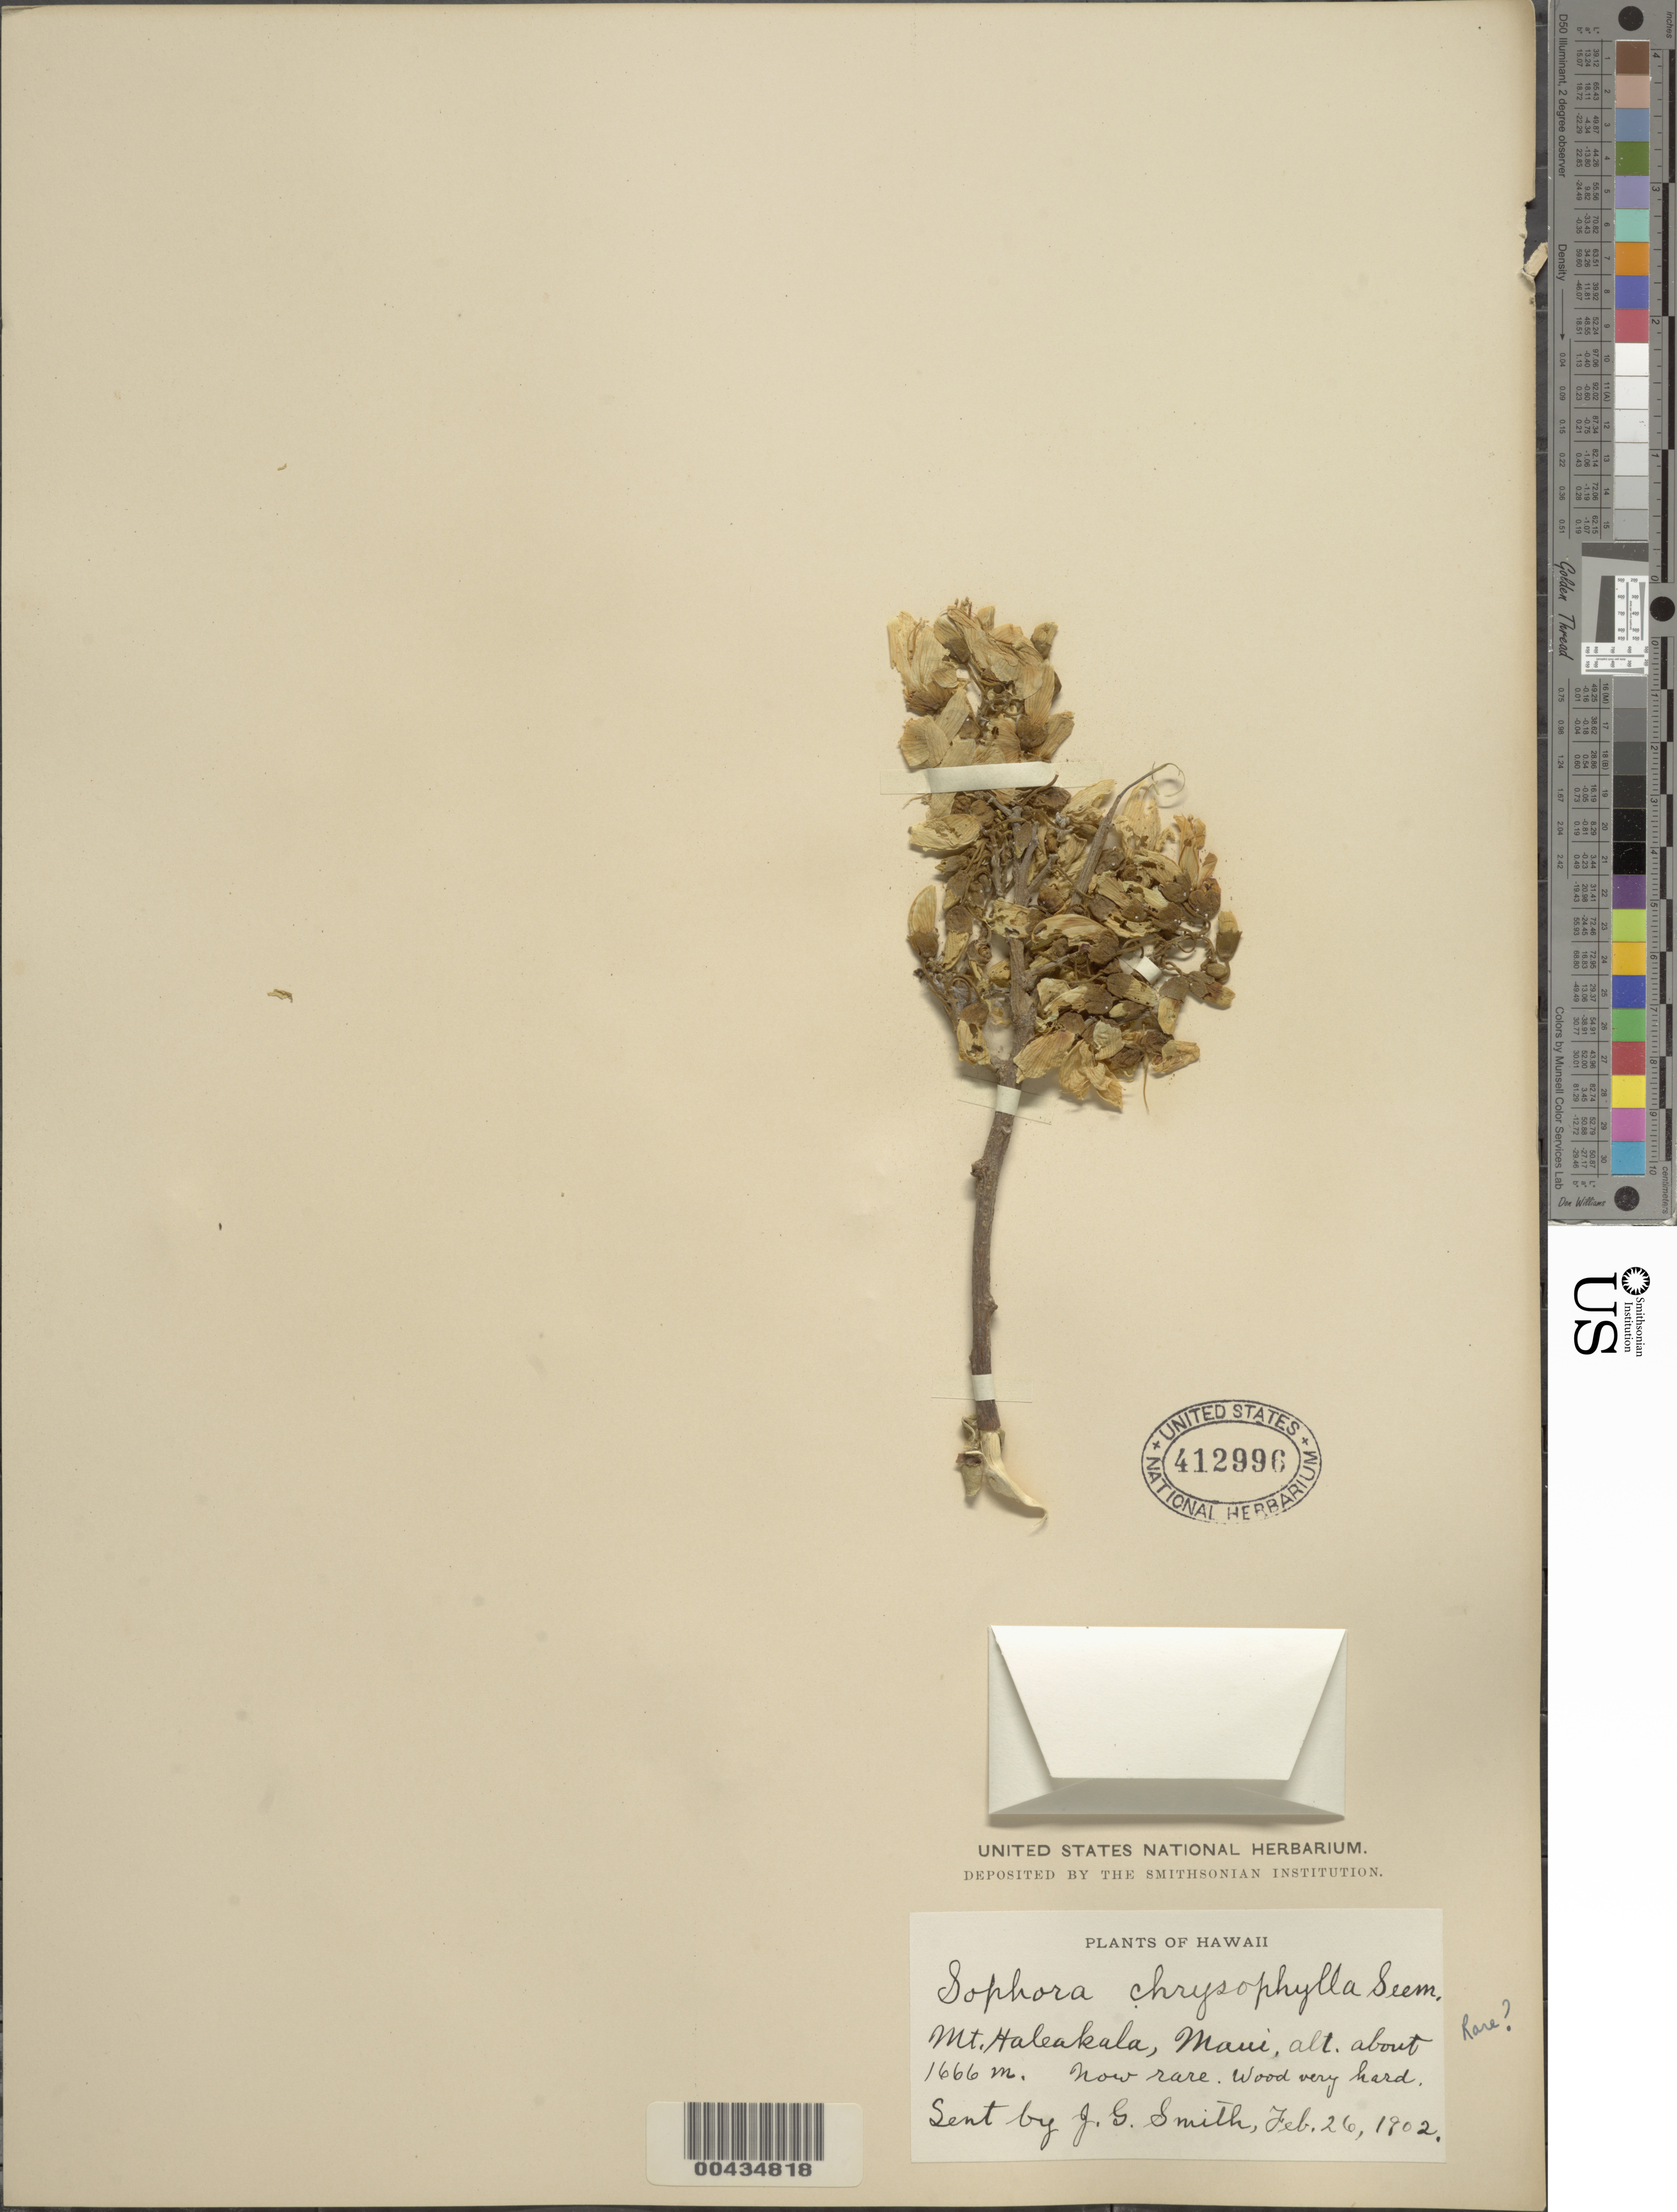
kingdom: Plantae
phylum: Tracheophyta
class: Magnoliopsida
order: Fabales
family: Fabaceae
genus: Sophora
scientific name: Sophora chrysophylla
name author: (Salisb.) Seem.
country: United States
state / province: Hawaii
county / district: Maui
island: Maui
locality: Mount Haleakala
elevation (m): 1666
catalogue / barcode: US 412996